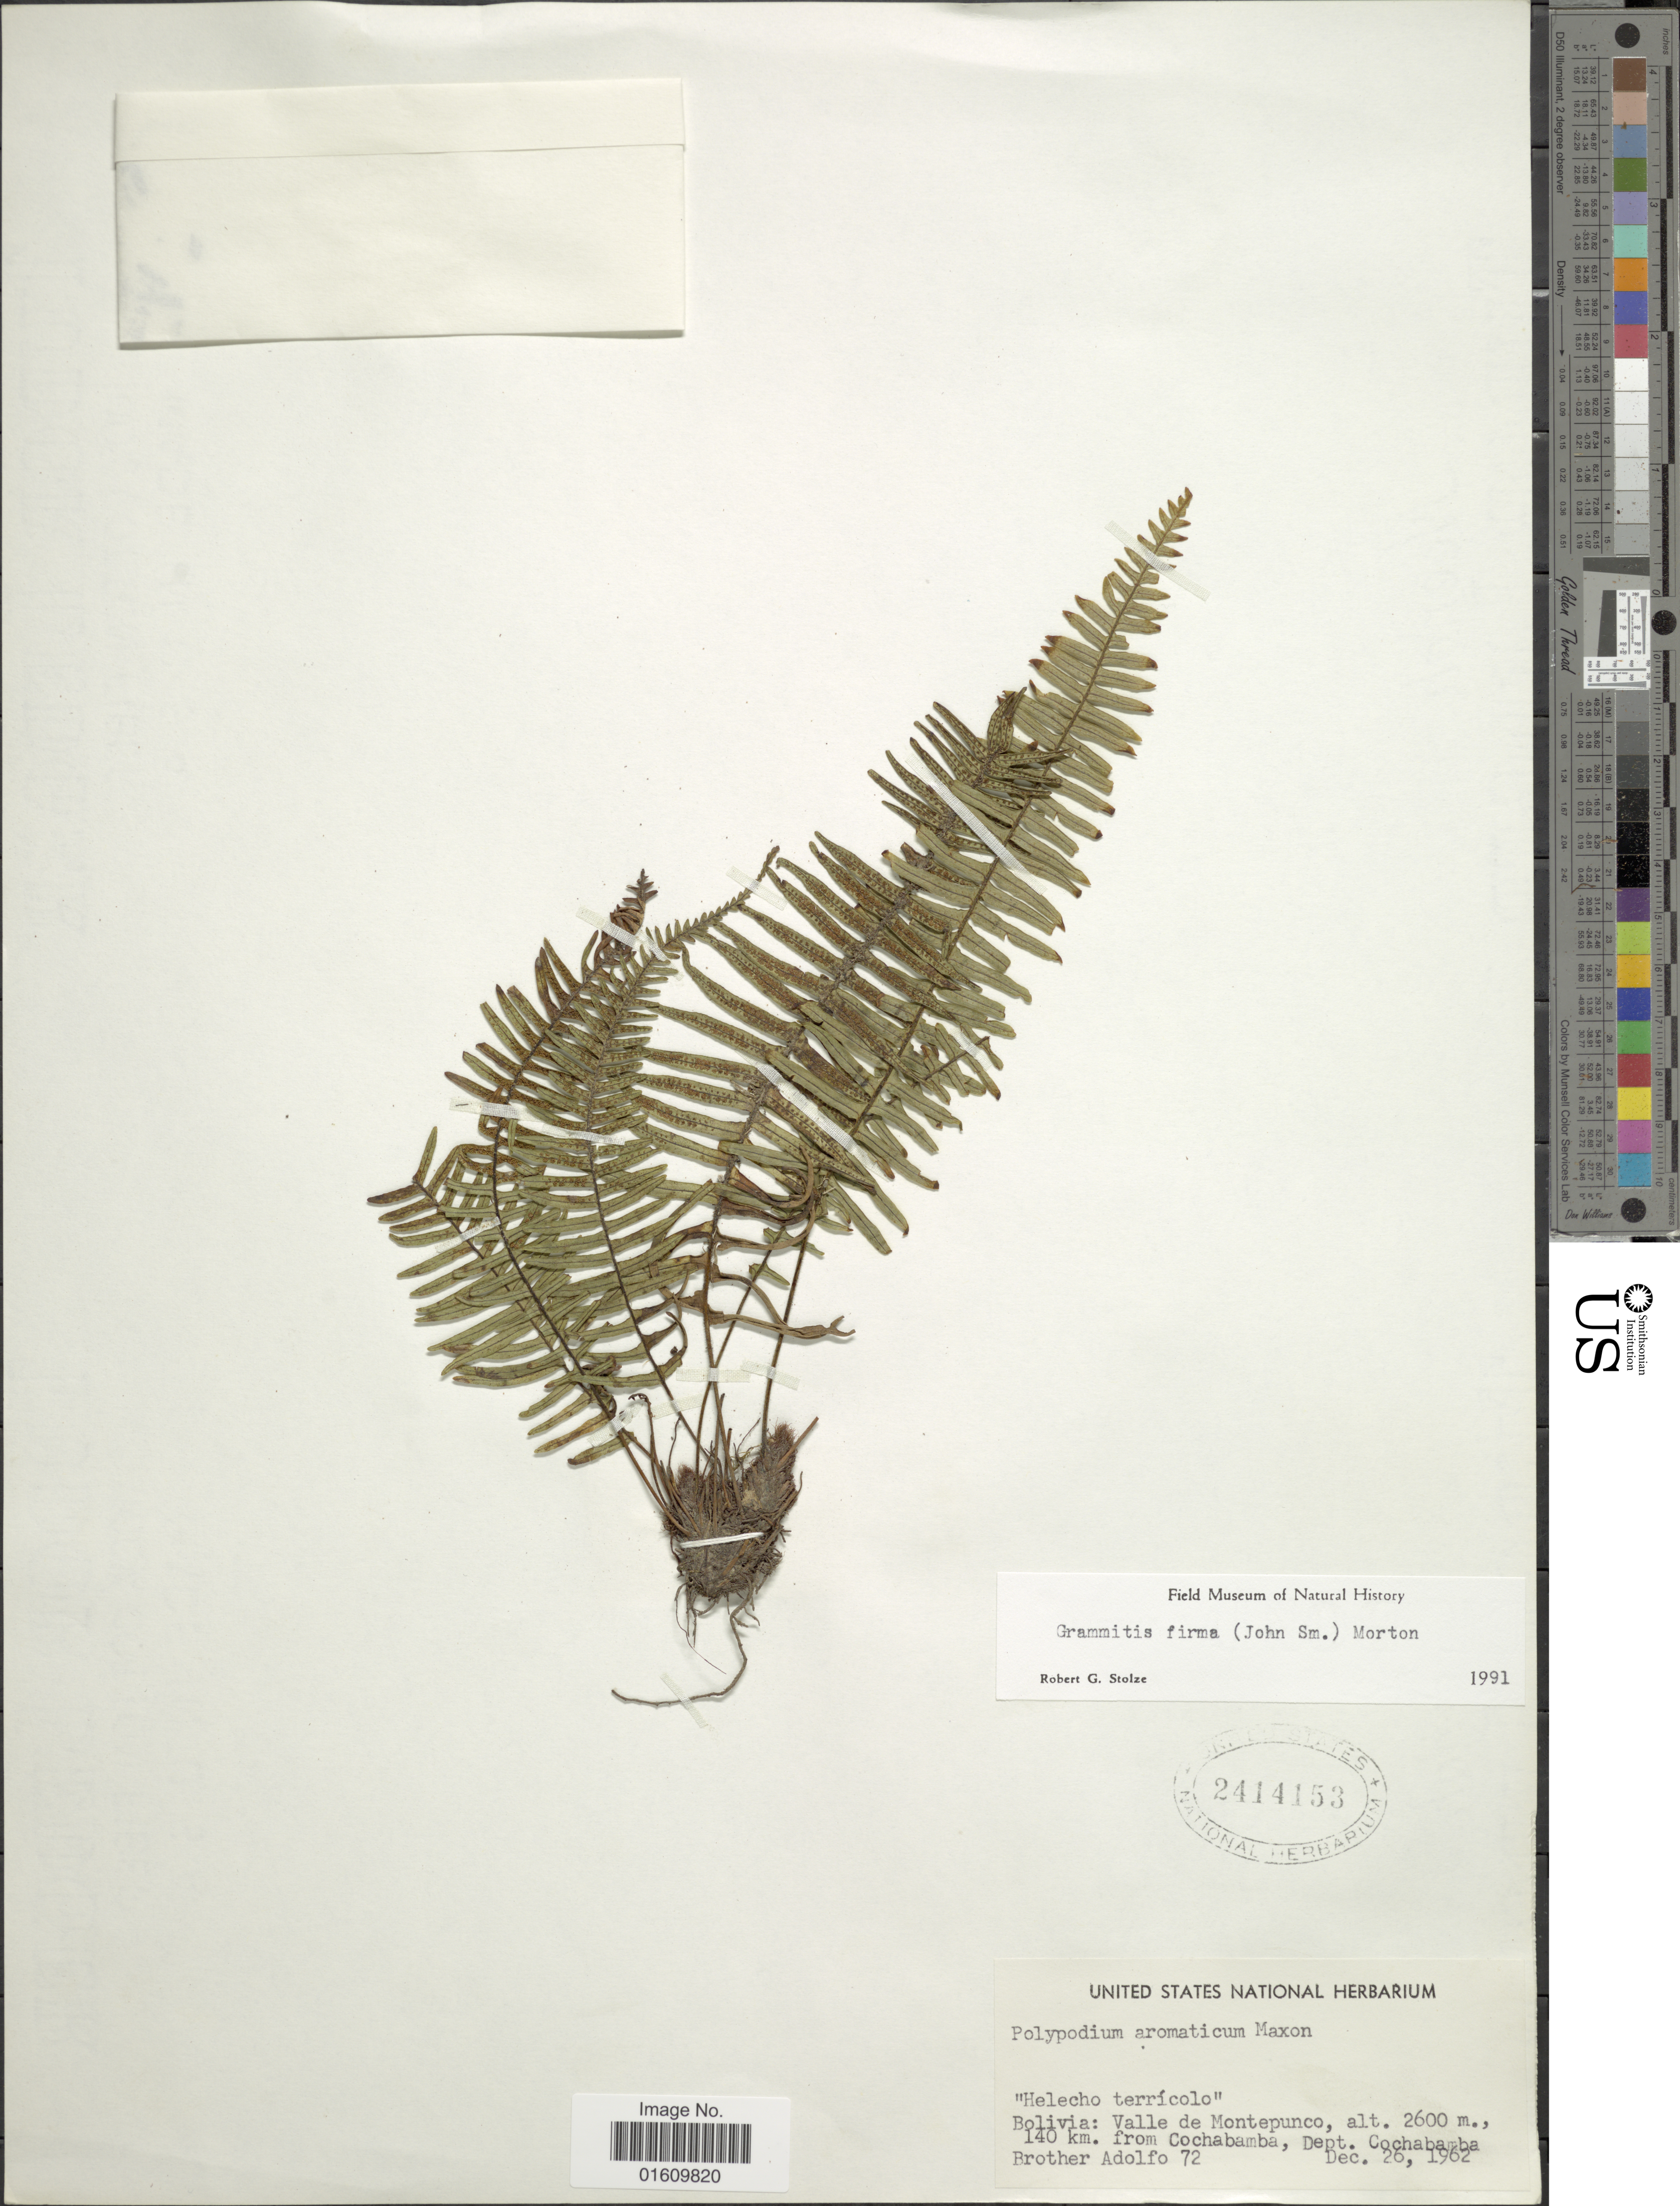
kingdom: Plantae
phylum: Tracheophyta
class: Polypodiopsida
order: Polypodiales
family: Polypodiaceae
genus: Melpomene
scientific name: Melpomene firma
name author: (J. Sm.) A.R. Sm. & R.C. Moran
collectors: Bro. Adolfo M.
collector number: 72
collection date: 1962-12-26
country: Bolivia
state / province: Cochabamba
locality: Valle de Montepunco, 140 km from Cochabamba, Dept. Cochabamba.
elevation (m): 2600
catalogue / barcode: US 2114153